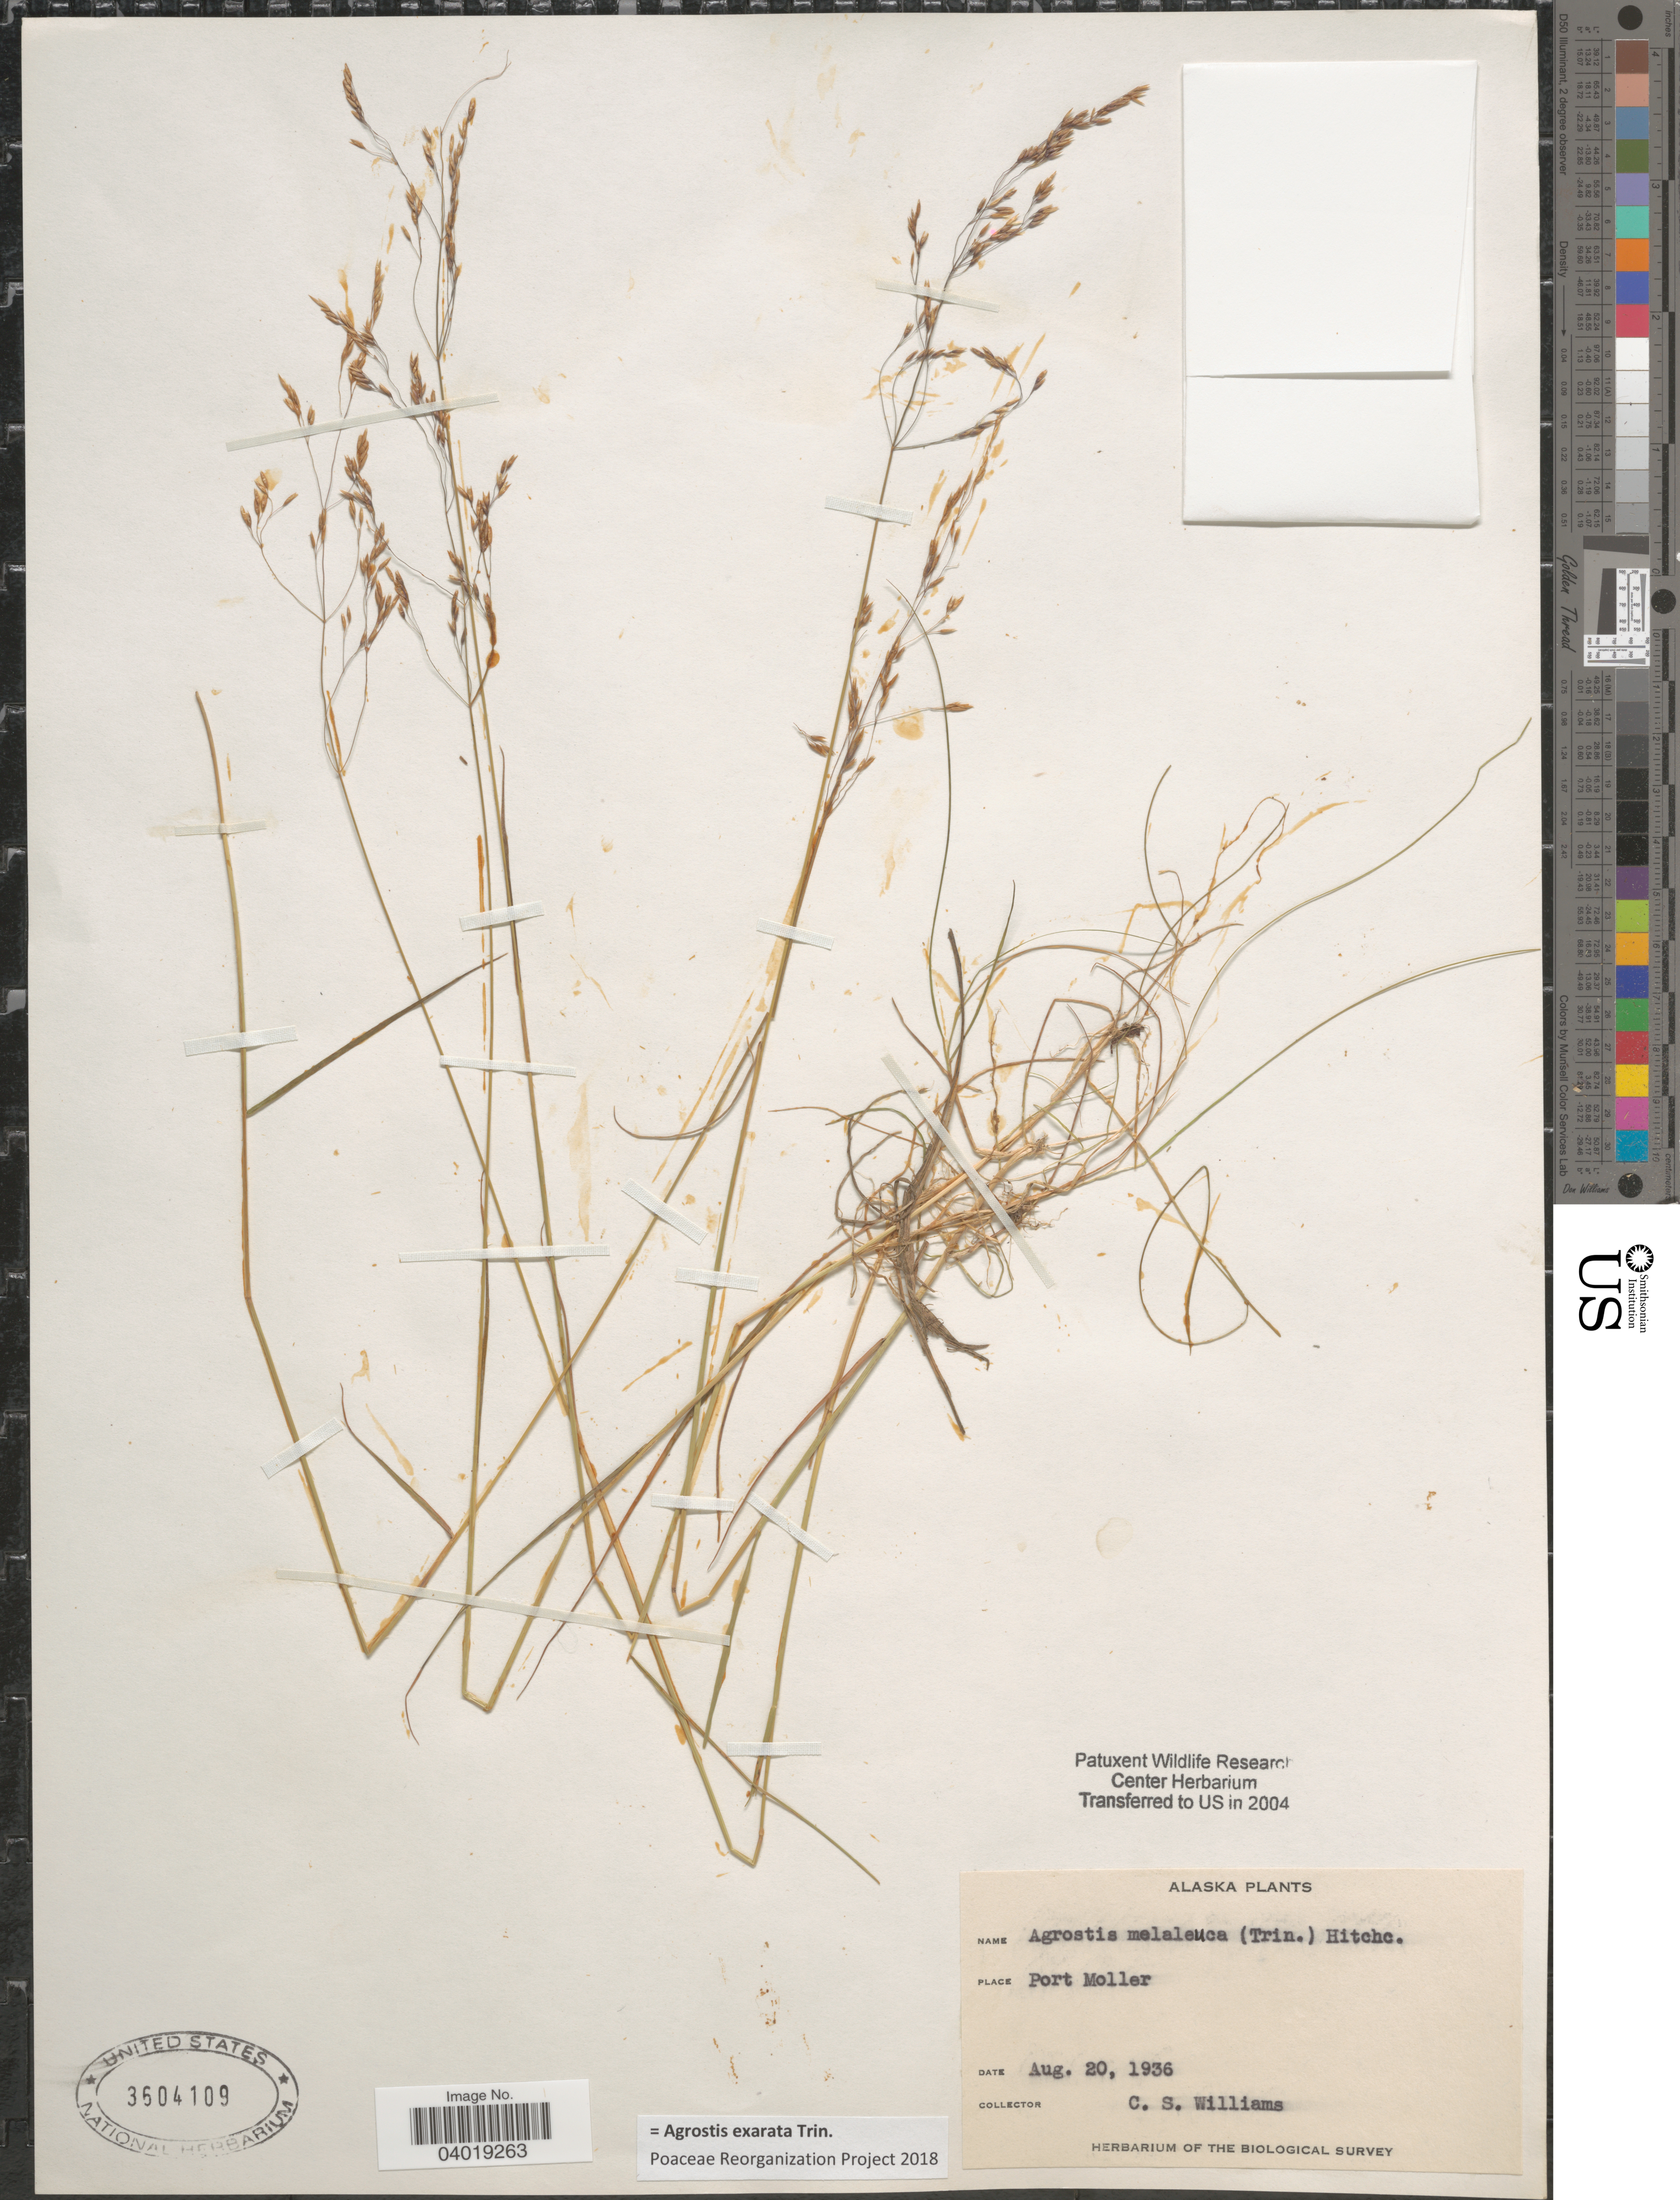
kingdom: Plantae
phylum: Tracheophyta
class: Liliopsida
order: Poales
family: Poaceae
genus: Agrostis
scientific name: Agrostis exarata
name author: Trin.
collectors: C. Williams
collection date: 1936-08-20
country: United States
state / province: Alaska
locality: Port Moller.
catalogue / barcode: US 3604109